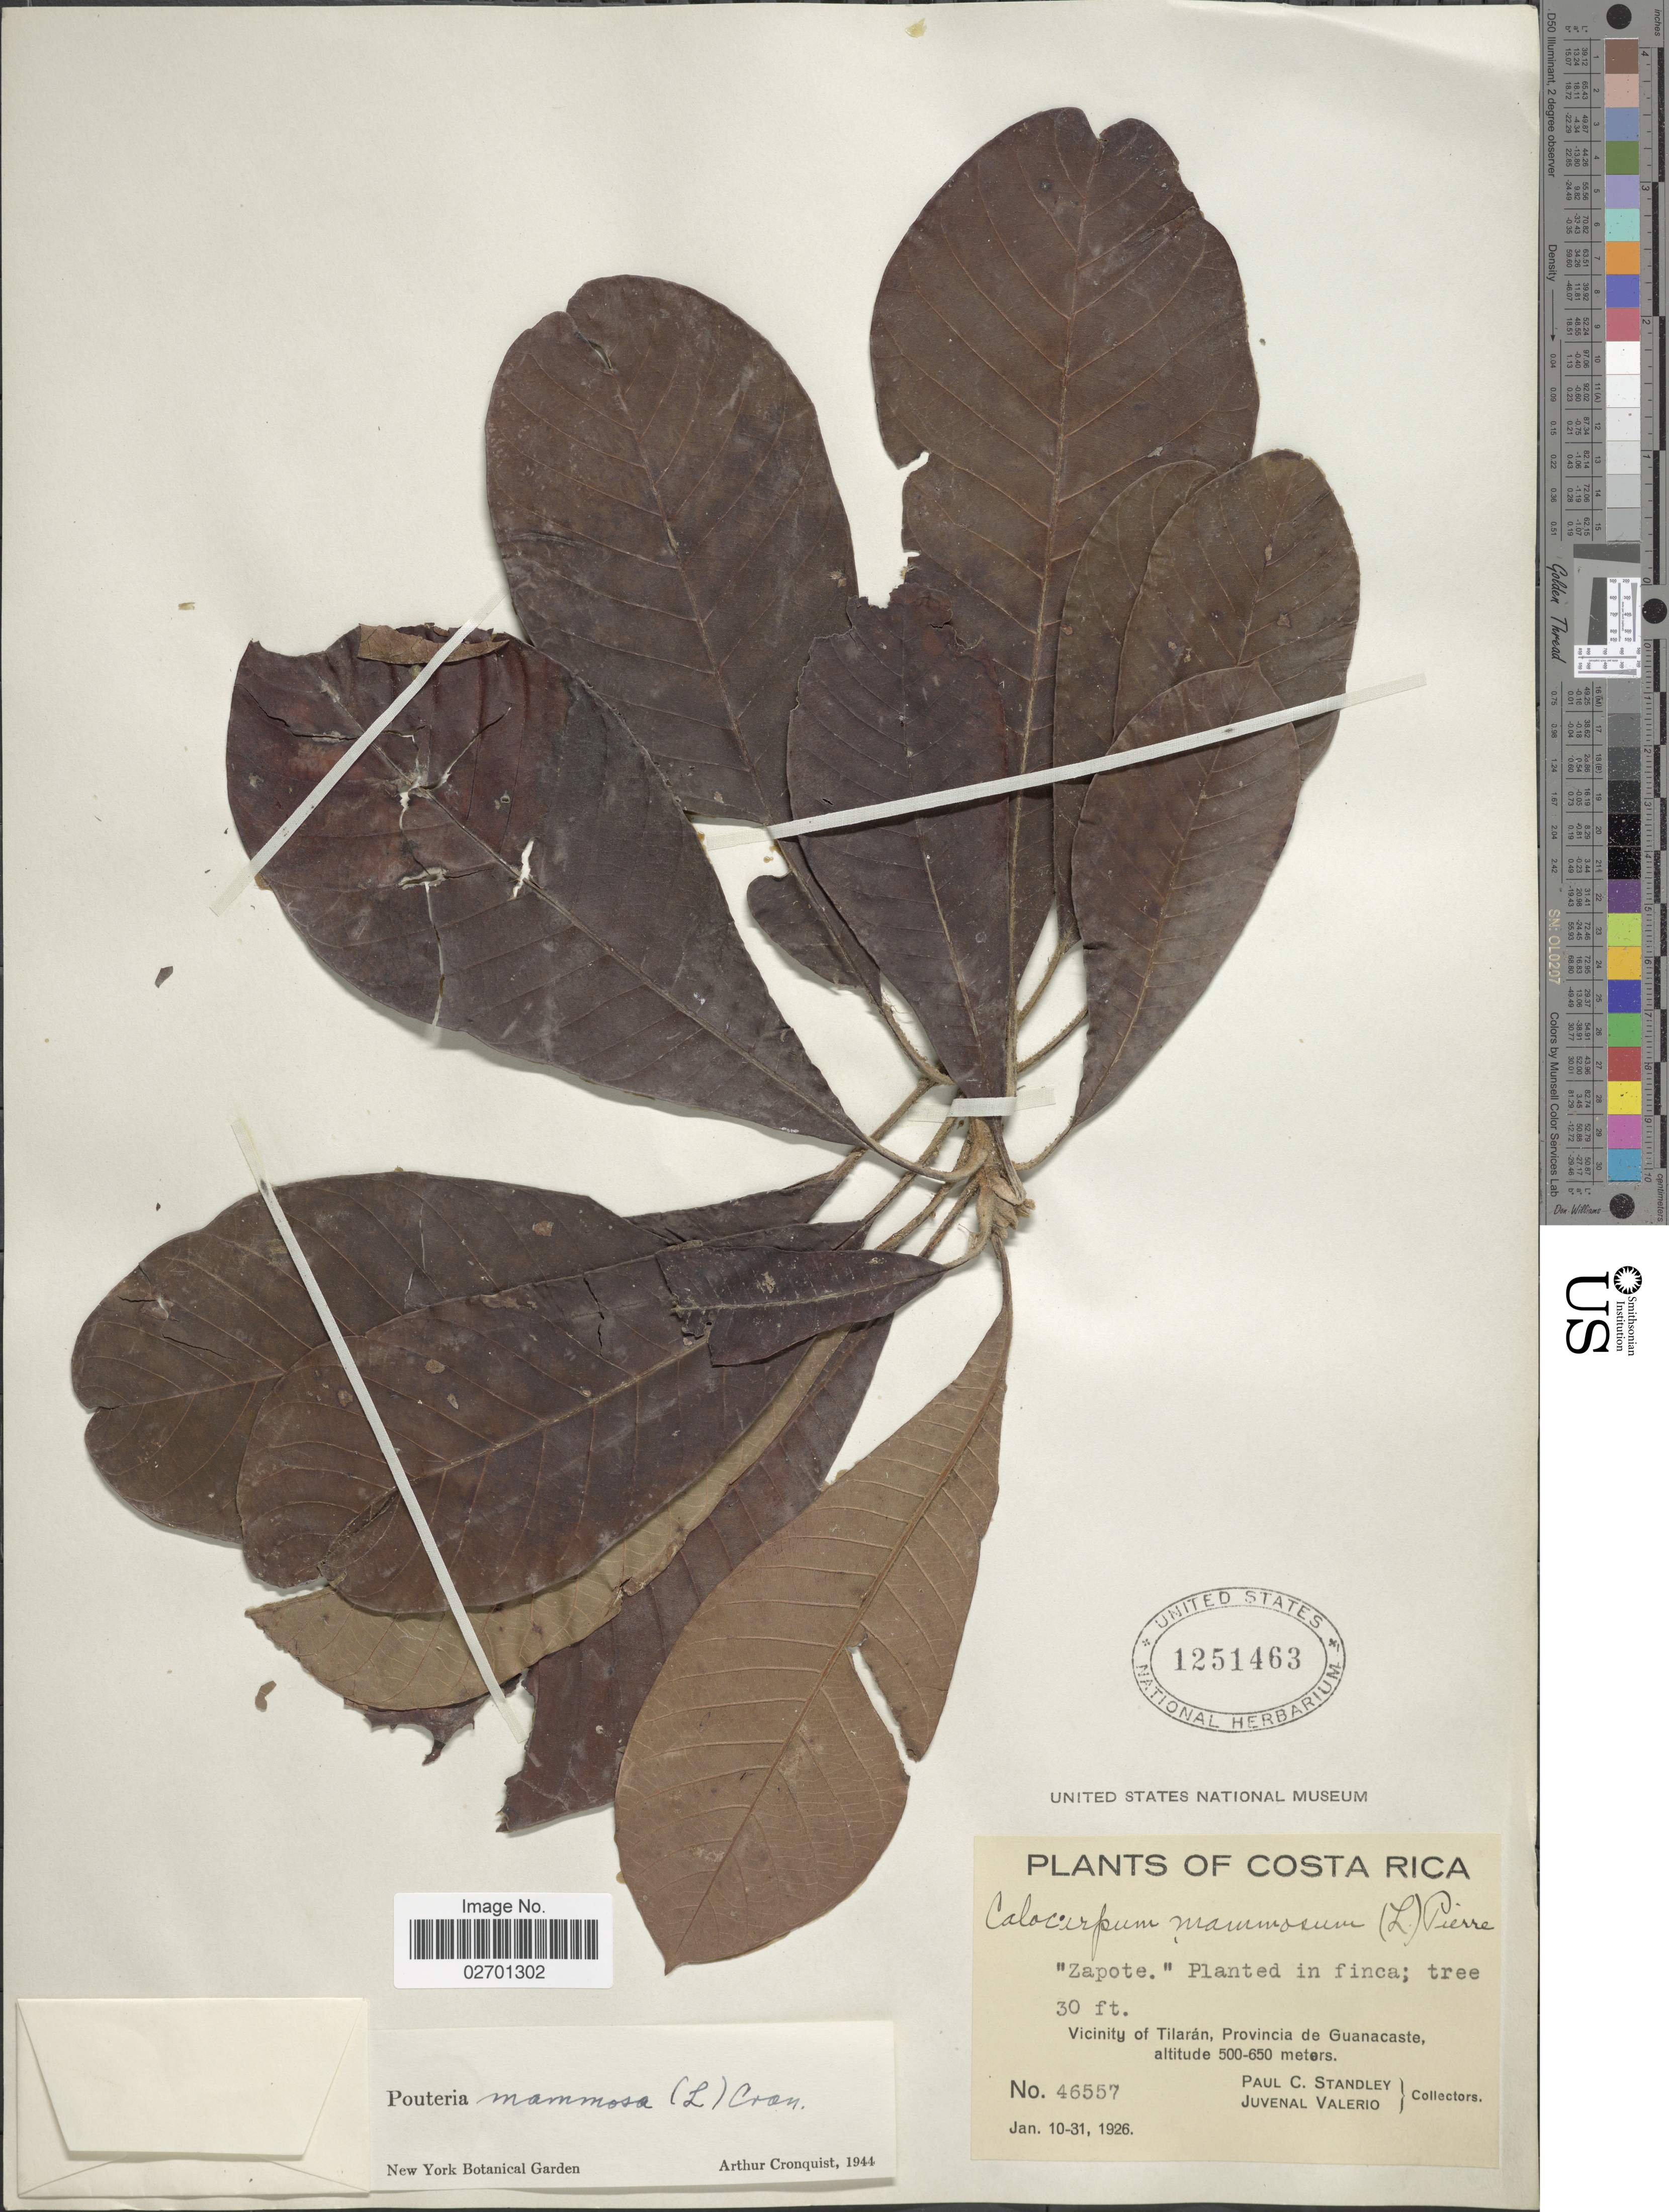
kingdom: Plantae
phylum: Tracheophyta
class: Magnoliopsida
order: Ericales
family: Sapotaceae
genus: Pouteria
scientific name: Pouteria sapota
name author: (Jacq.) H.E. Moore & Stearn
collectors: P. C. Standley & J. Valerio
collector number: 46557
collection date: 1926-01-10/1926-01-31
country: Costa Rica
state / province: Guanacaste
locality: Vicinity of Tilaran.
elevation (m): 500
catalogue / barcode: US 1251463